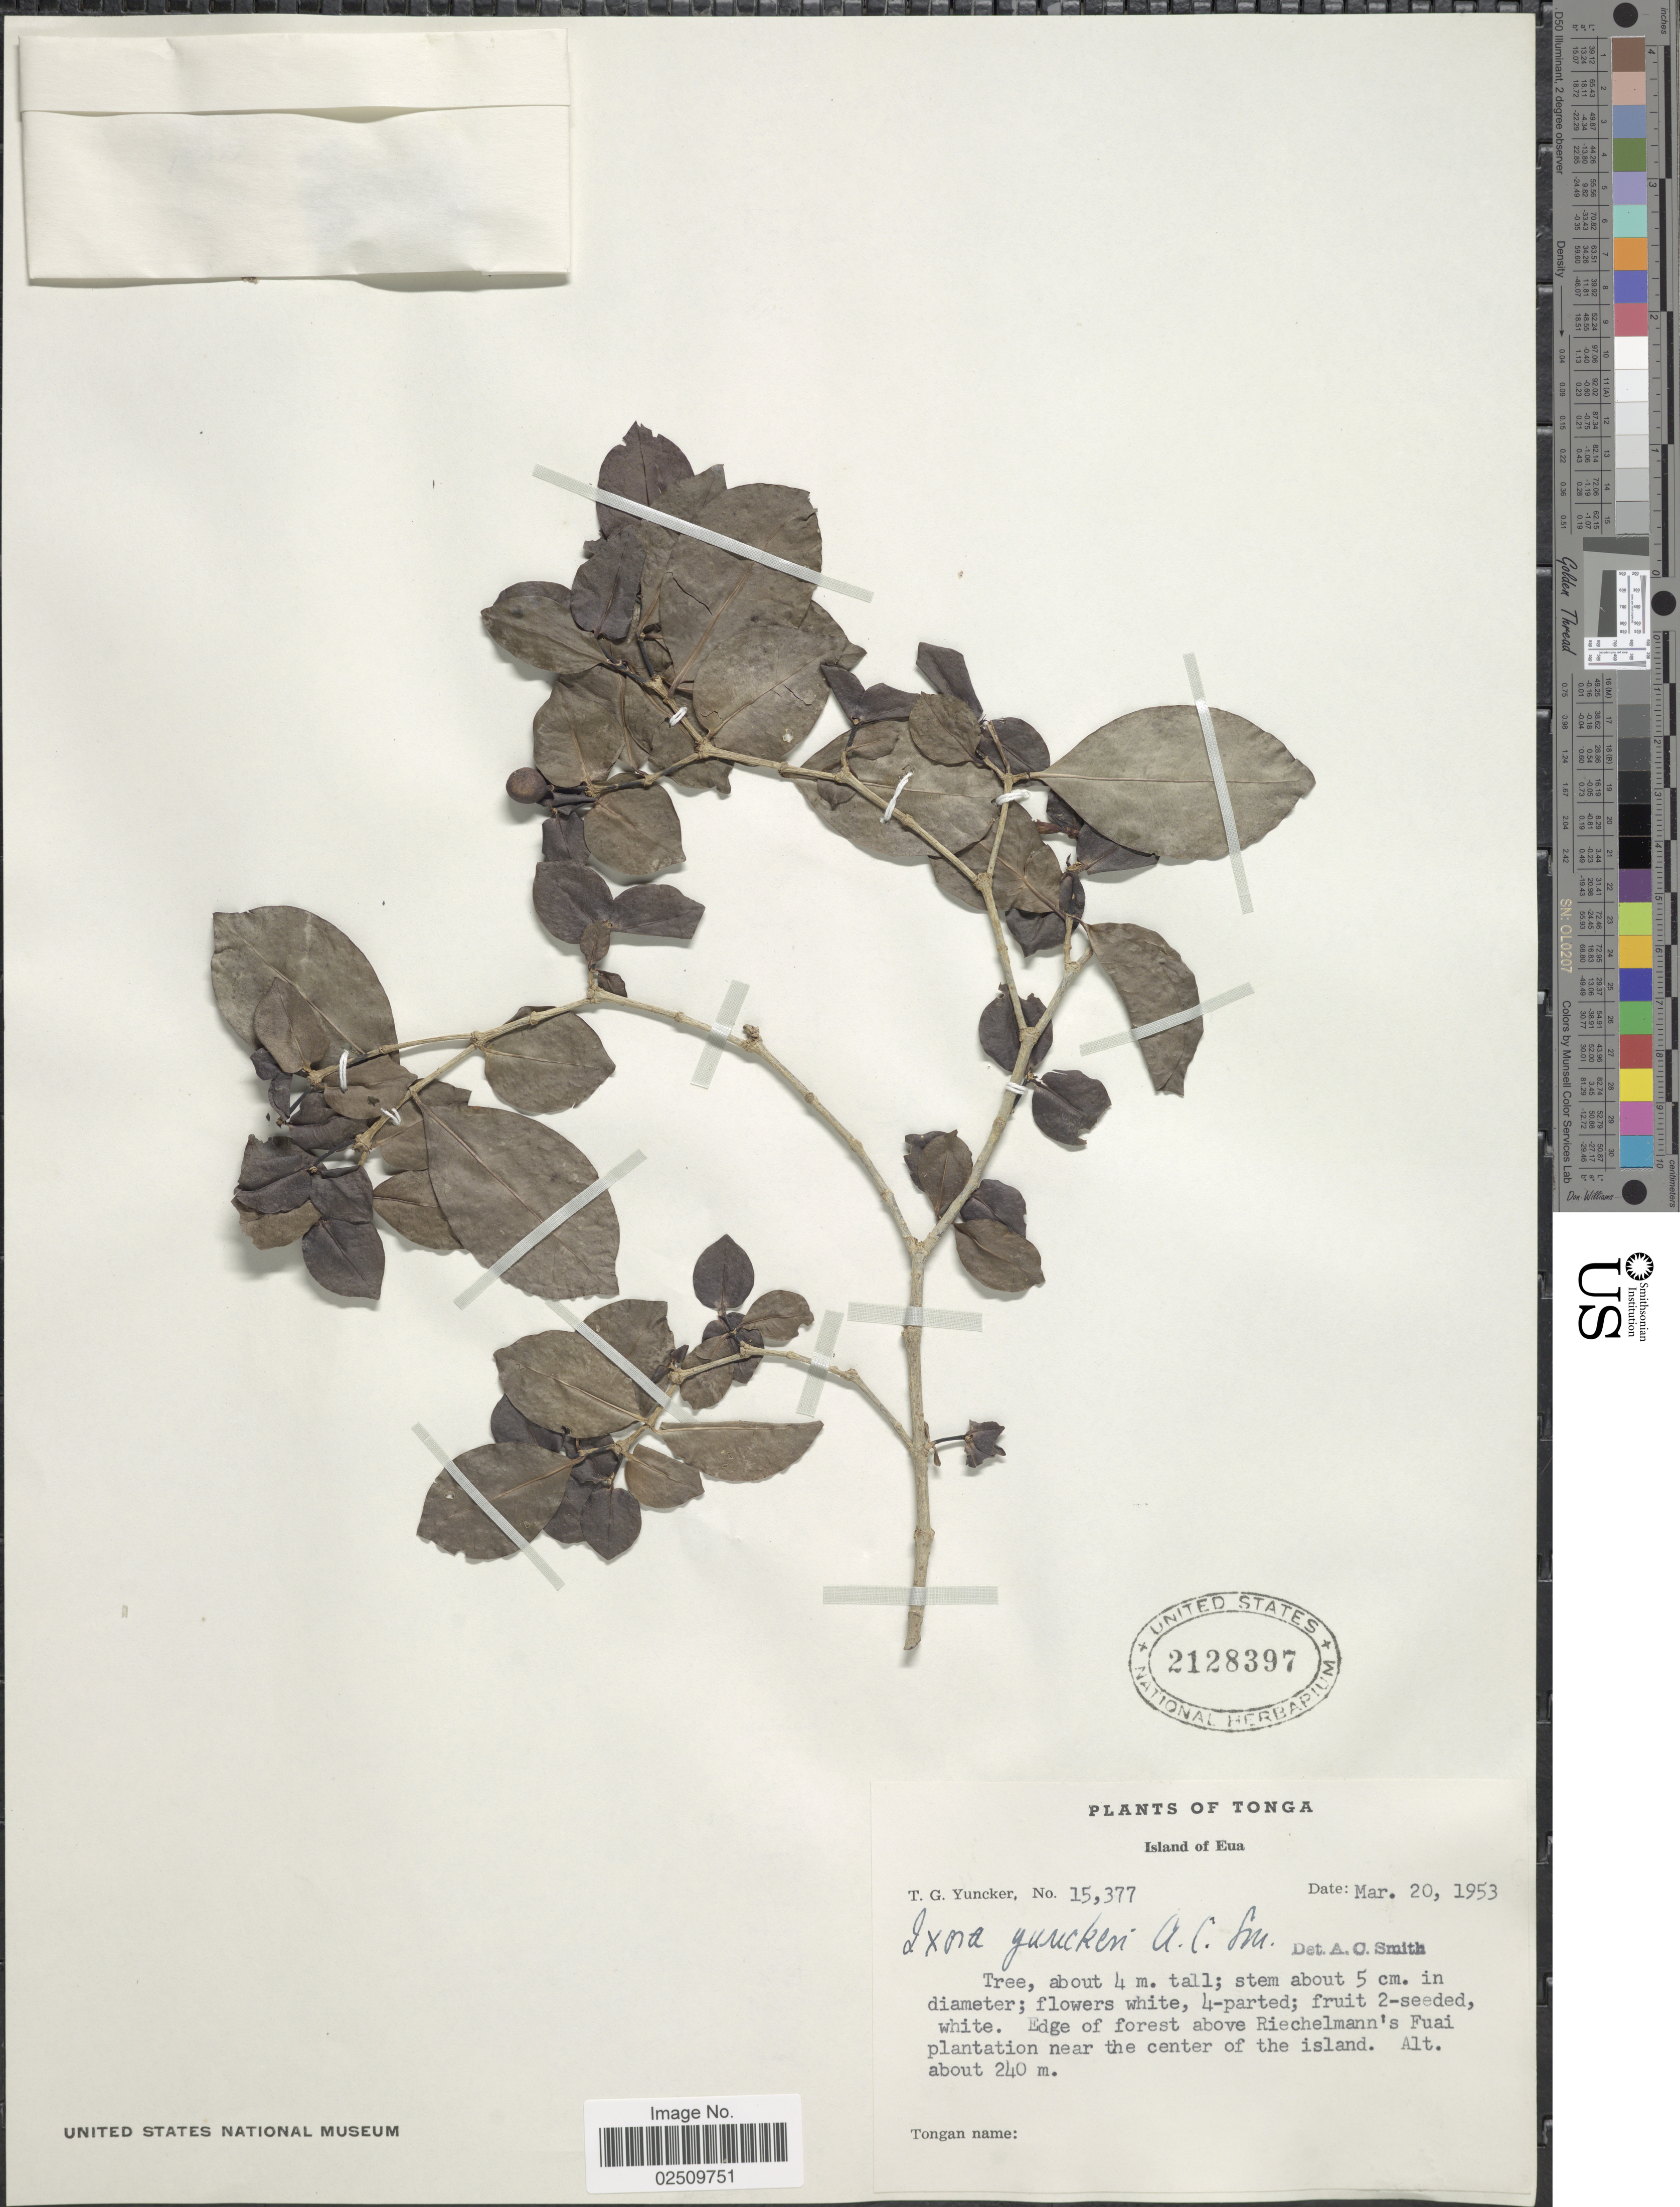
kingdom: Plantae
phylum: Tracheophyta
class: Magnoliopsida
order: Gentianales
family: Rubiaceae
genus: Ixora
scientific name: Ixora yuckeri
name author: A.C. Sm.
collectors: T. G. Yuncker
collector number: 15377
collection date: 1953-03-20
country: Tonga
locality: Island of Eua, Edge of forest above Riechelmann's Fuai plantation near the center of the island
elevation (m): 240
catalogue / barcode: US 2128397